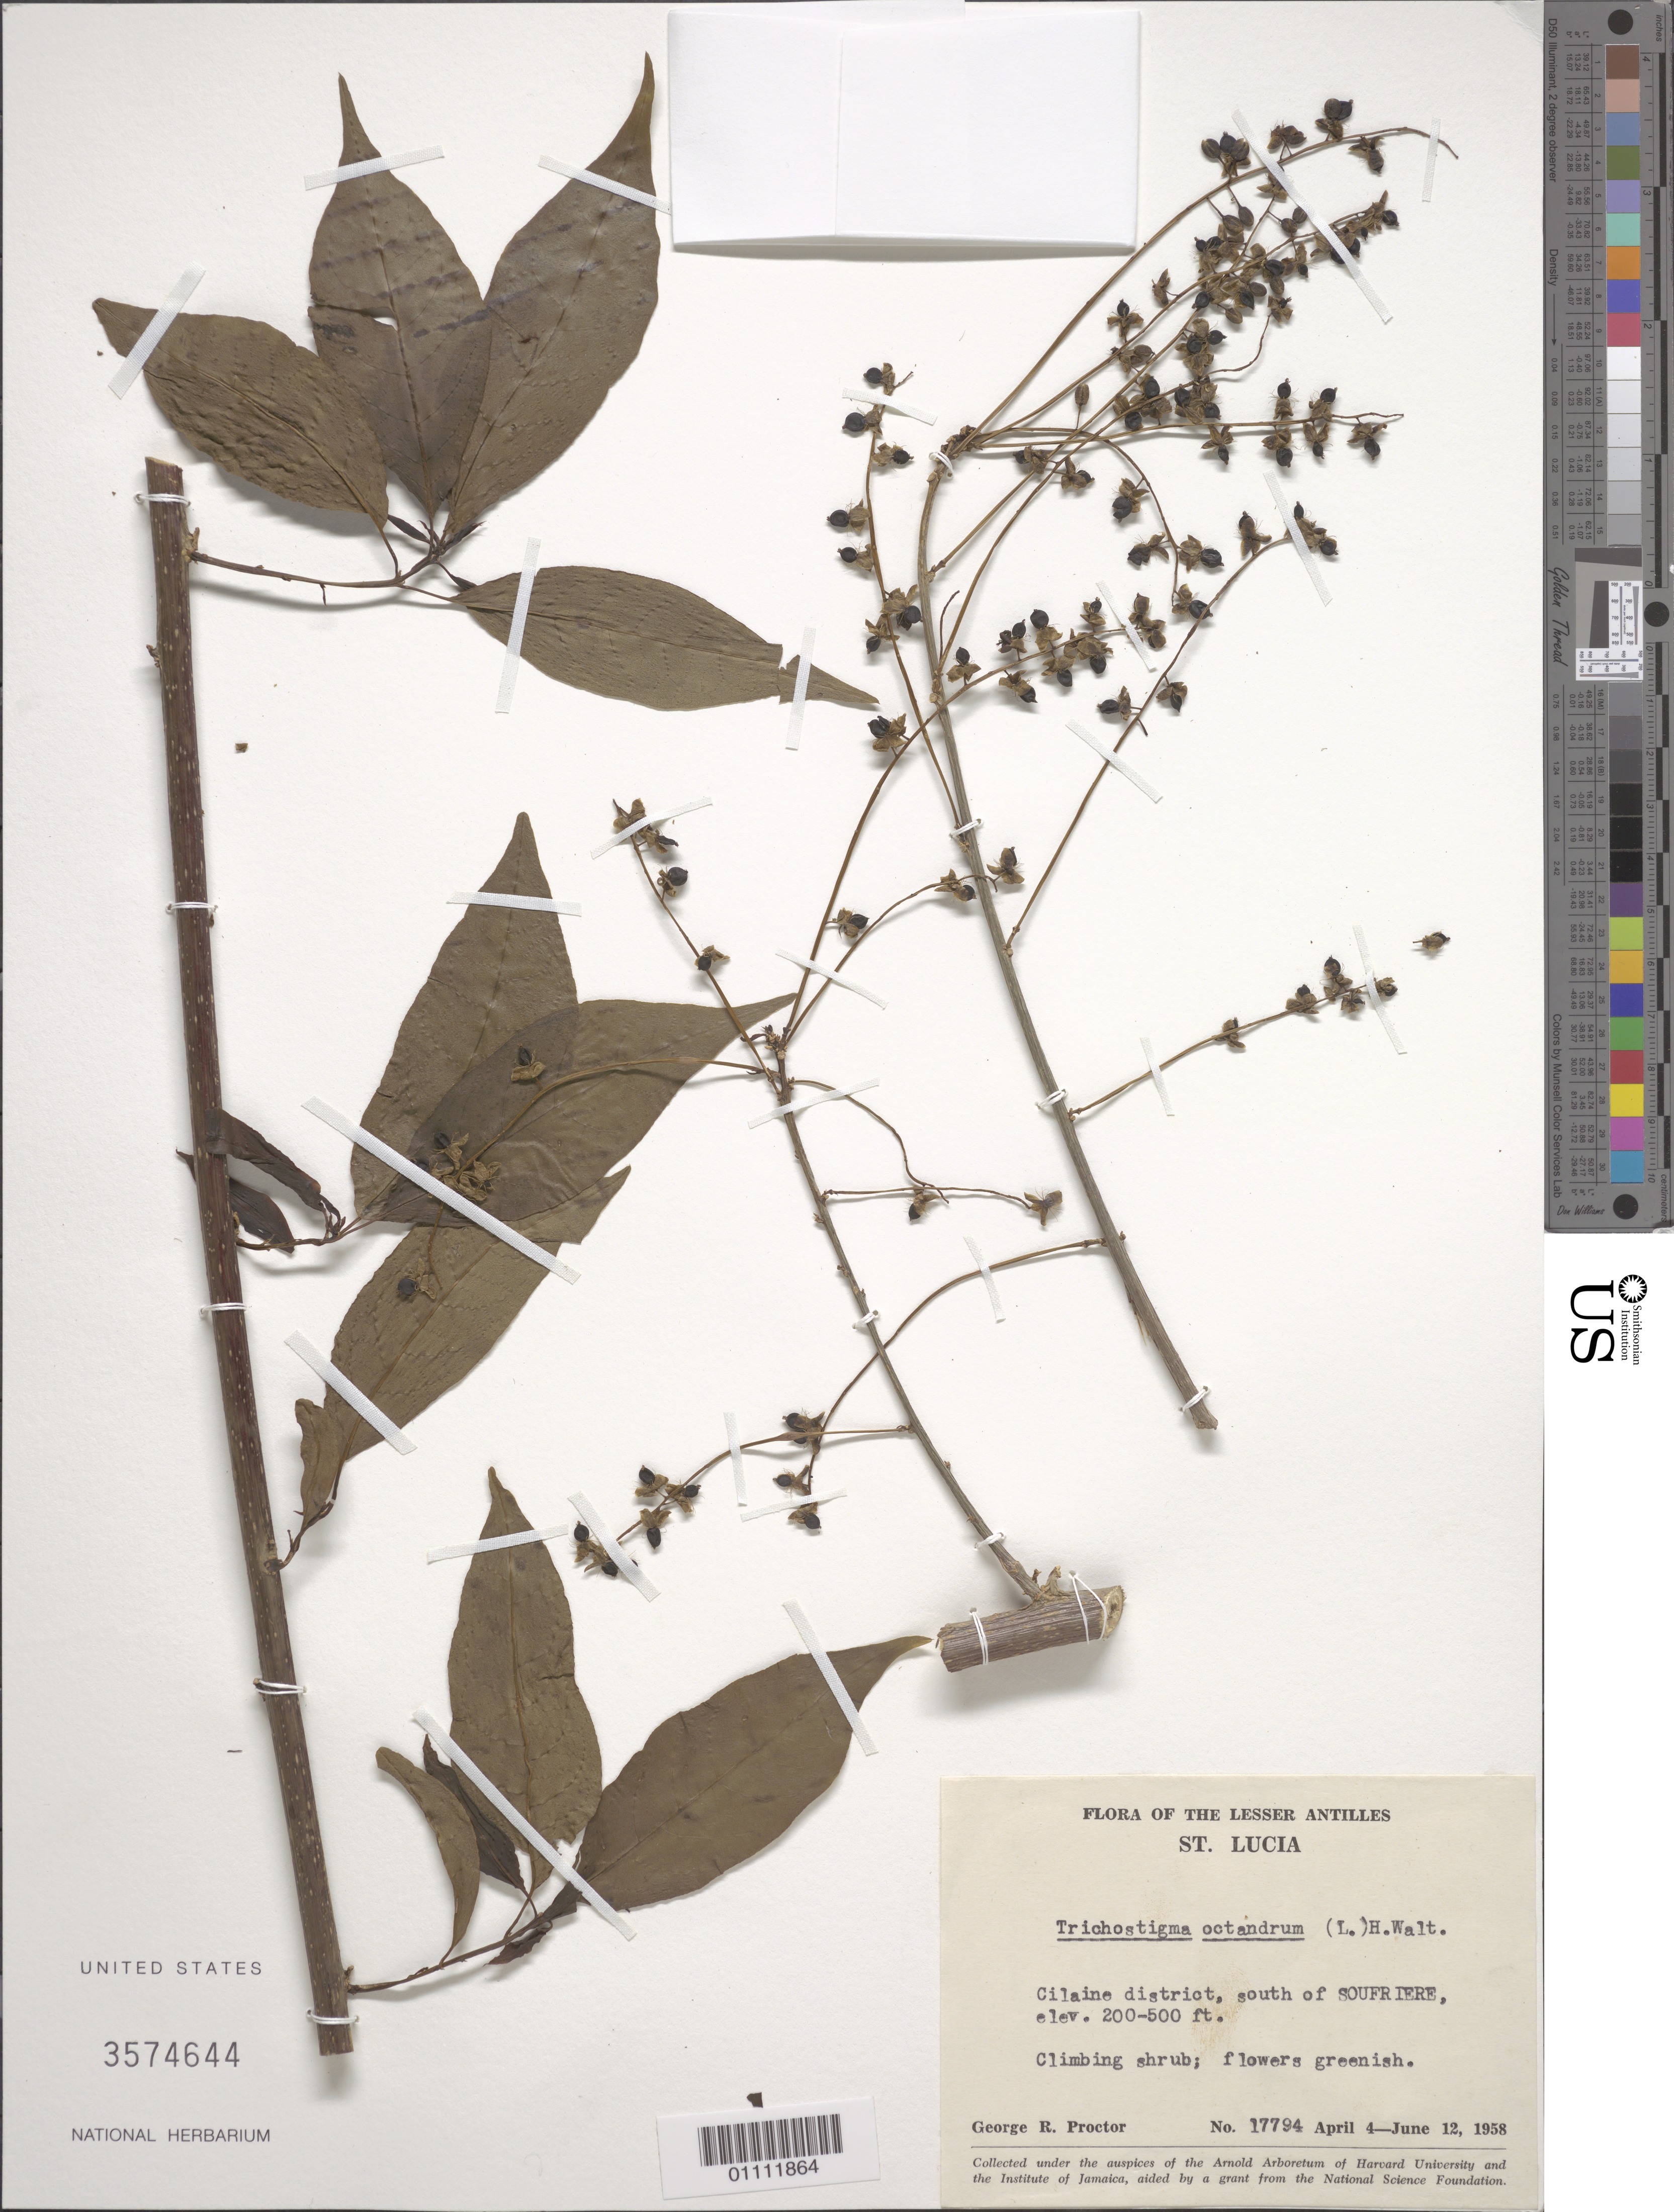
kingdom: Plantae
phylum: Tracheophyta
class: Magnoliopsida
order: Caryophyllales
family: Phytolaccaceae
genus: Trichostigma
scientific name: Trichostigma octandrum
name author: (L.) H. Walter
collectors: G. R. Proctor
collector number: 17794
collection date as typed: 04 Apr 1958 to 12 Jun 1958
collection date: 1958-04-04/1958-06-12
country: St. Lucia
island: St. Lucia I.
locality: Cilaine district, S of Soufriere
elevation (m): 61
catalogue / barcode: US 3574644